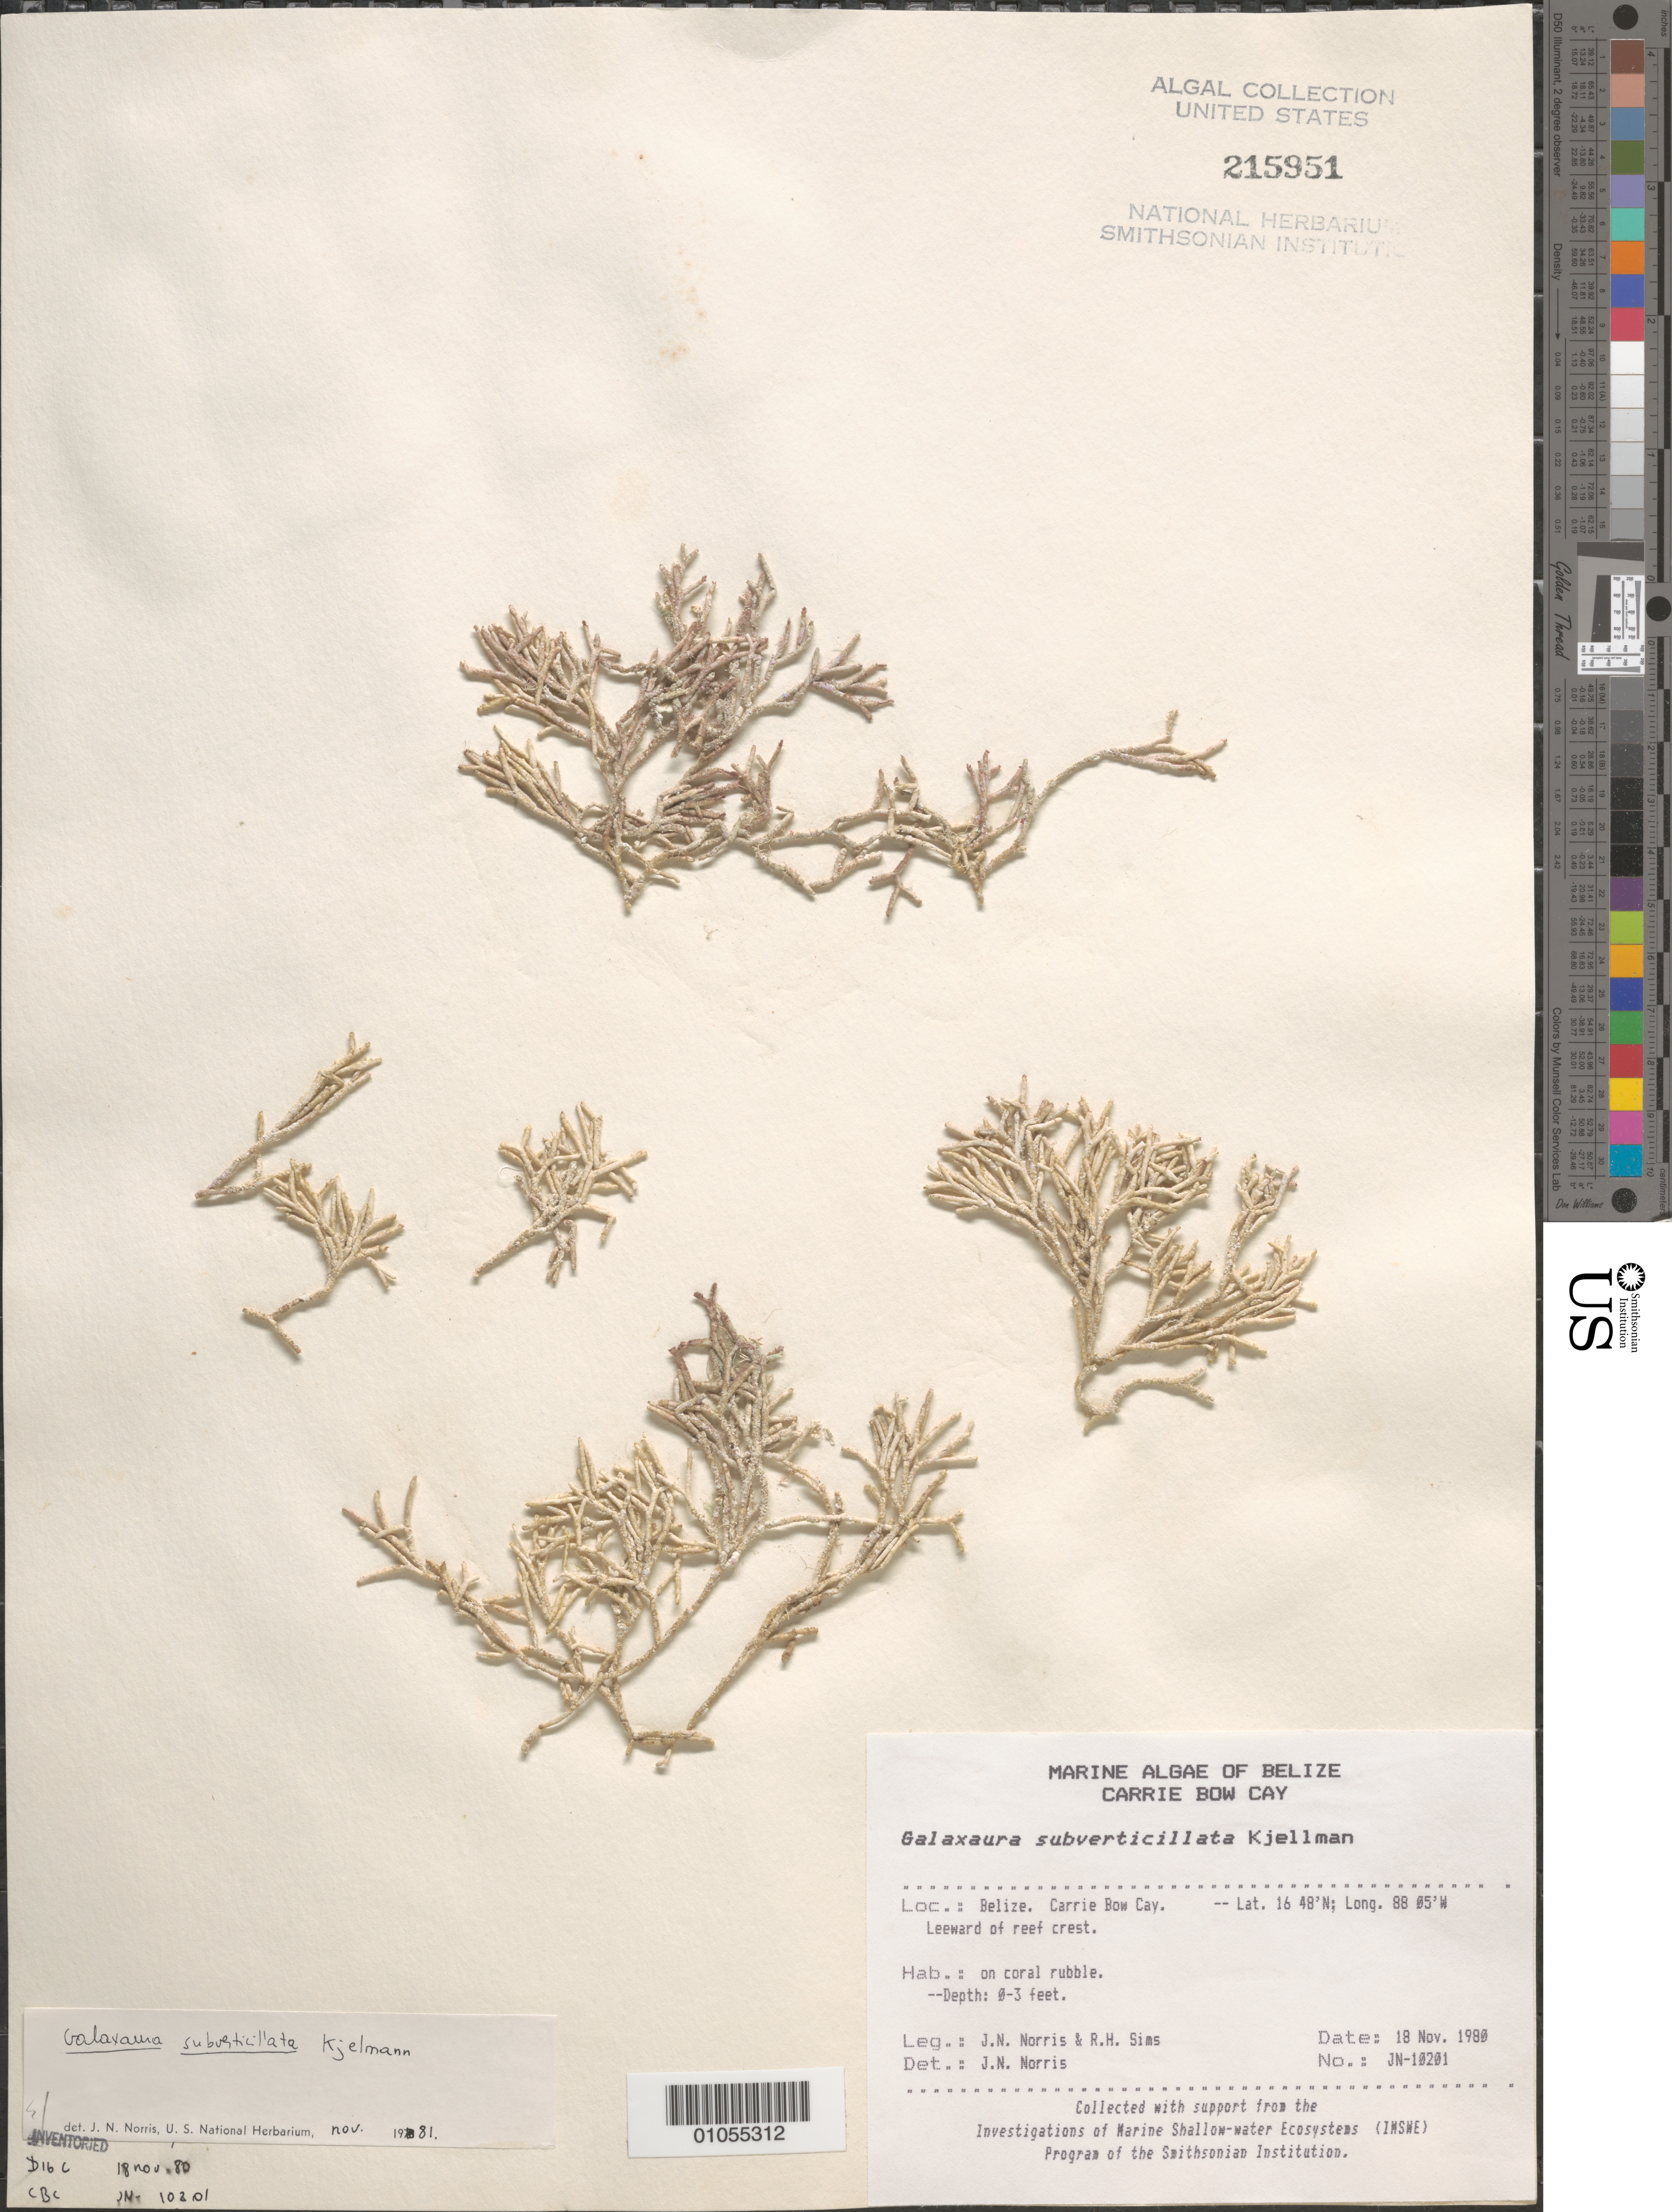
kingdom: Plantae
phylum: Rhodophyta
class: Florideophyceae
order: Nemaliales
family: Galaxauraceae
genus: Galaxaura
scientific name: Galaxaura rugosa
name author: (Ellis & Sol.) J.V.Lamouroux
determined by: Algae name updating Project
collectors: J. N. Norris & R. H. Sims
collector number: JN-10201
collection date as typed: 18 Nov 1980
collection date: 1980-11-18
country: Belize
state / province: Stann Creek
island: Carrie Bow Cay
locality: Leeward of reef crest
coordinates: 16 48'N, 88 05'W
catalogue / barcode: US 215951